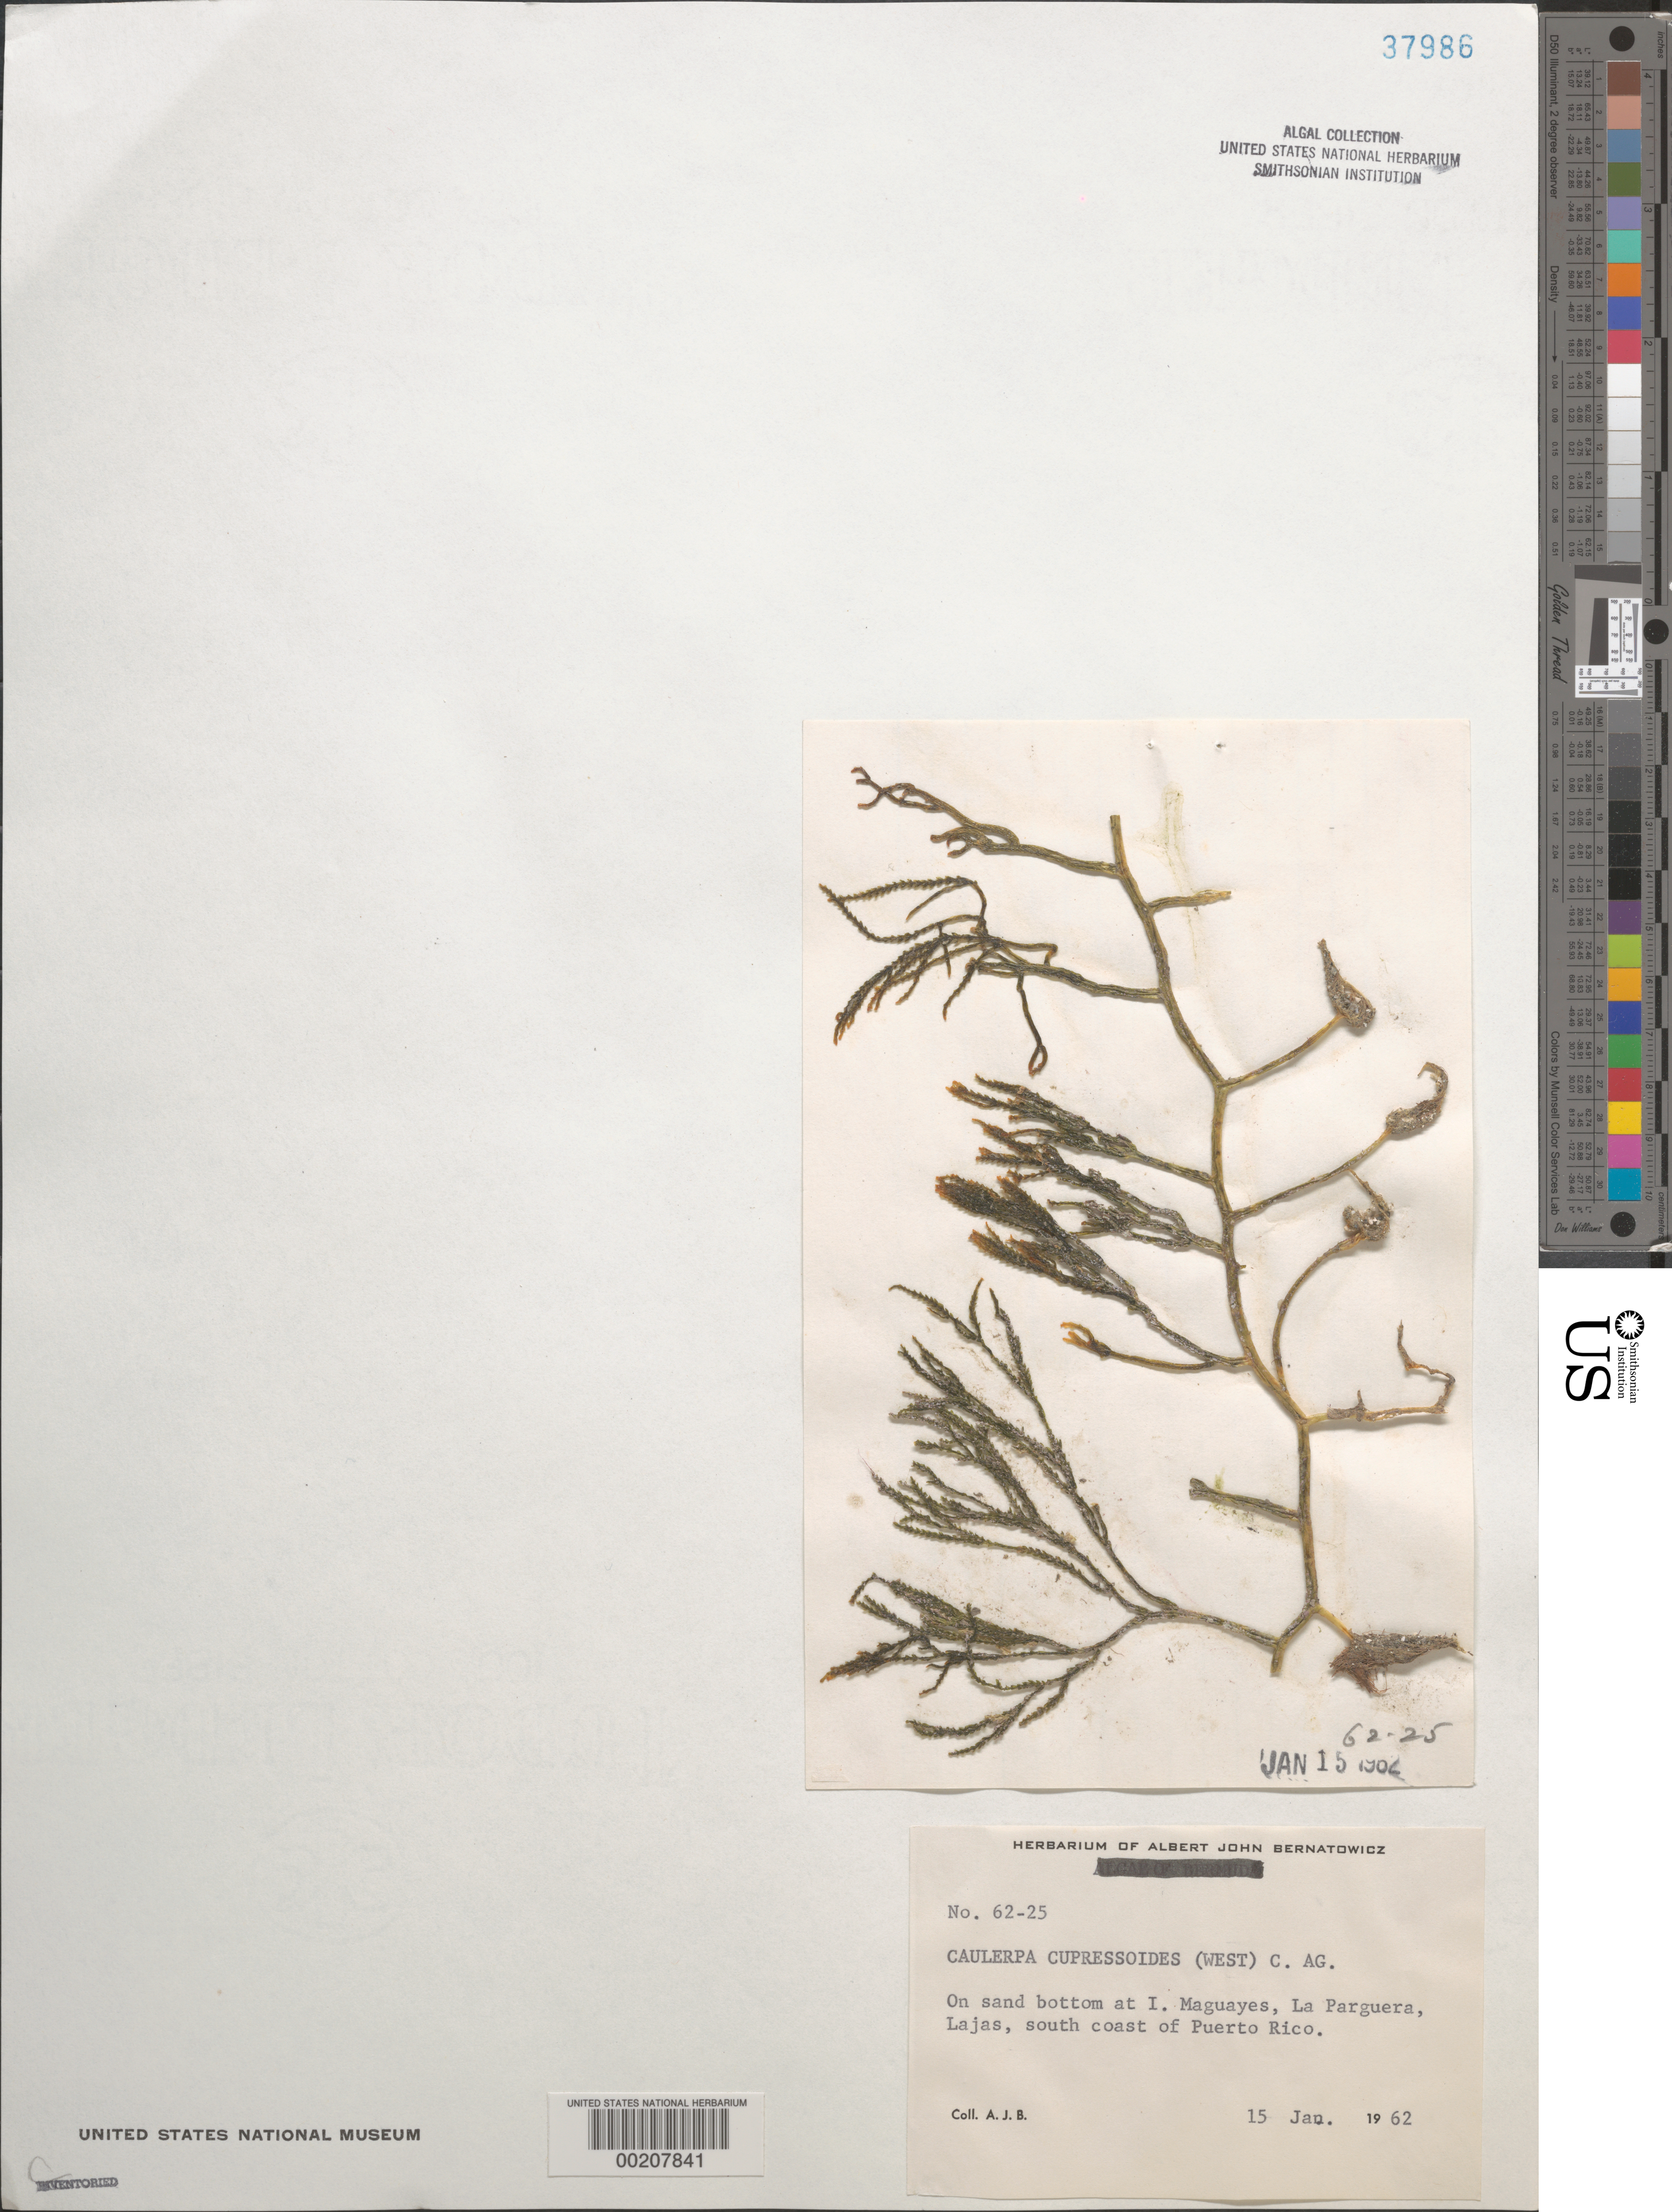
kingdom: Plantae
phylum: Chlorophyta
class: Ulvophyceae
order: Bryopsidales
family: Caulerpaceae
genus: Caulerpa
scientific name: Caulerpa cupressoides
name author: (Vahl) C. Agardh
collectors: A. Bernatowicz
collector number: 62-25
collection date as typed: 15 Jan 1962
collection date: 1962-01-15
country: Puerto Rico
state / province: Lajas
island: Isla Maguayes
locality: La Parguera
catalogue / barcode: US 37986